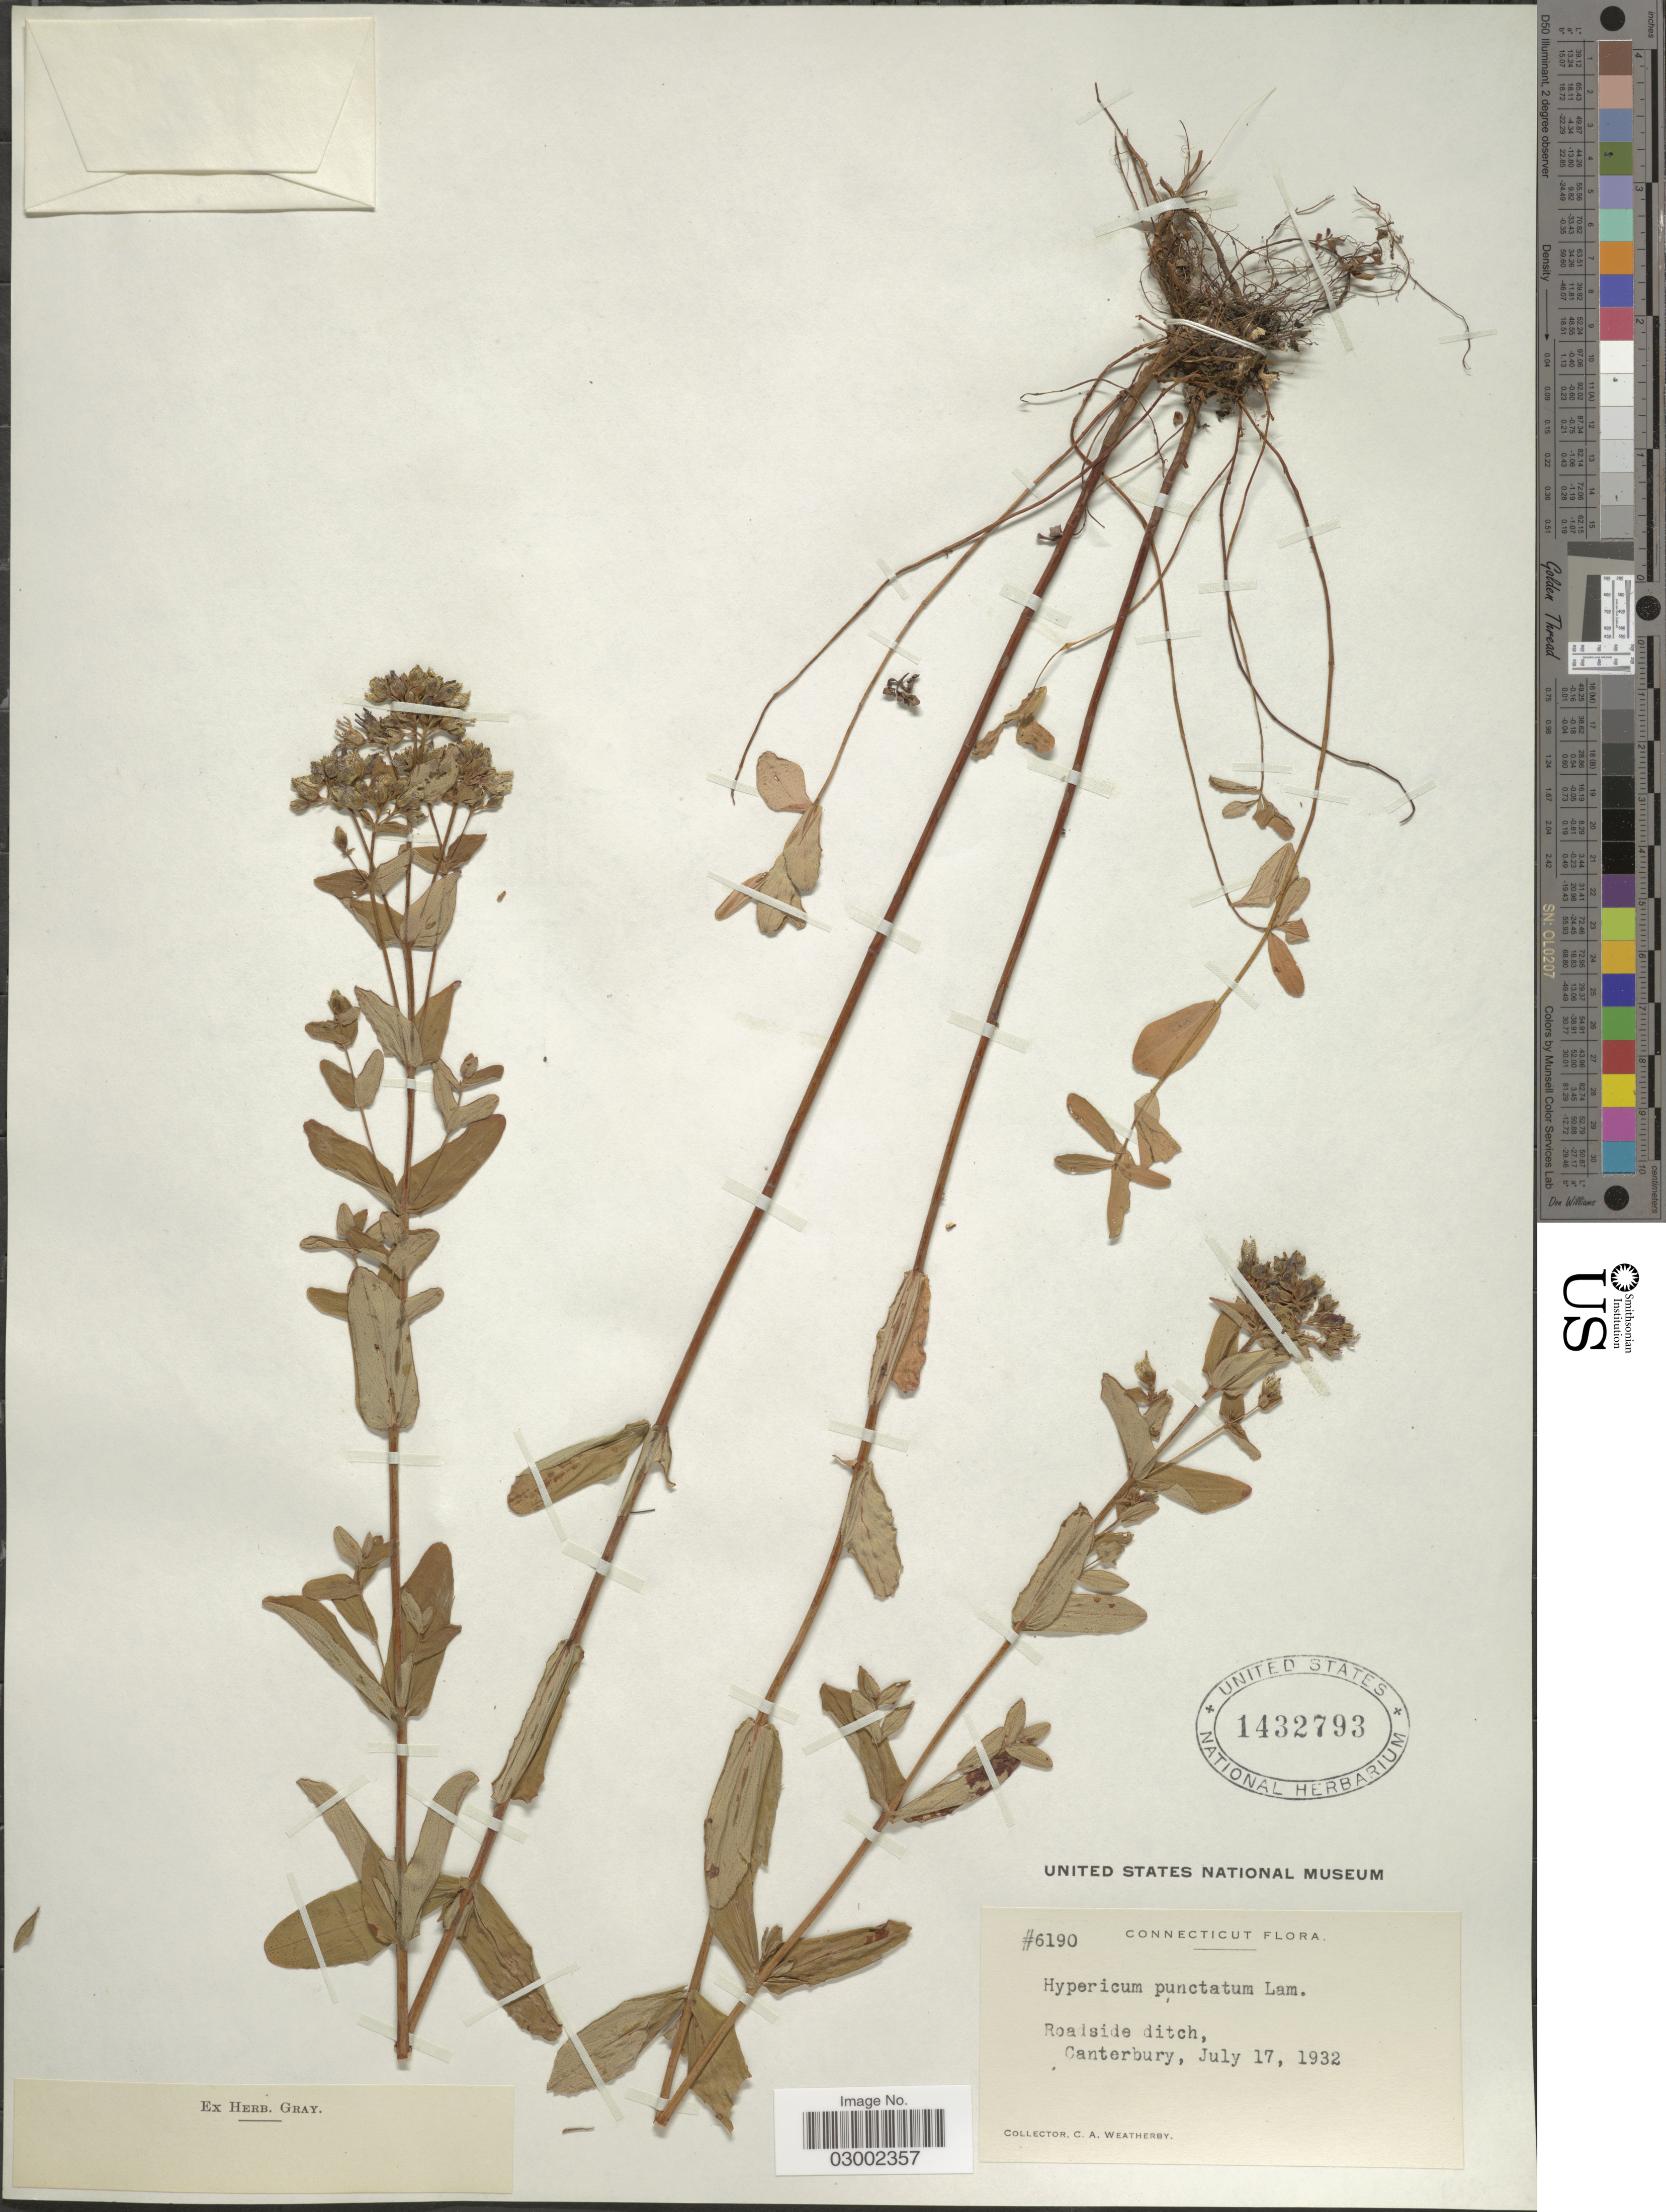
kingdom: Plantae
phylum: Tracheophyta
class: Magnoliopsida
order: Malpighiales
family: Hypericaceae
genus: Hypericum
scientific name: Hypericum punctatum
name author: Lam.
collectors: C. A. Weatherby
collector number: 6190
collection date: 1932-07-17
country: United States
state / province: Connecticut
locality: Canterbury.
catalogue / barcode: US 1432793